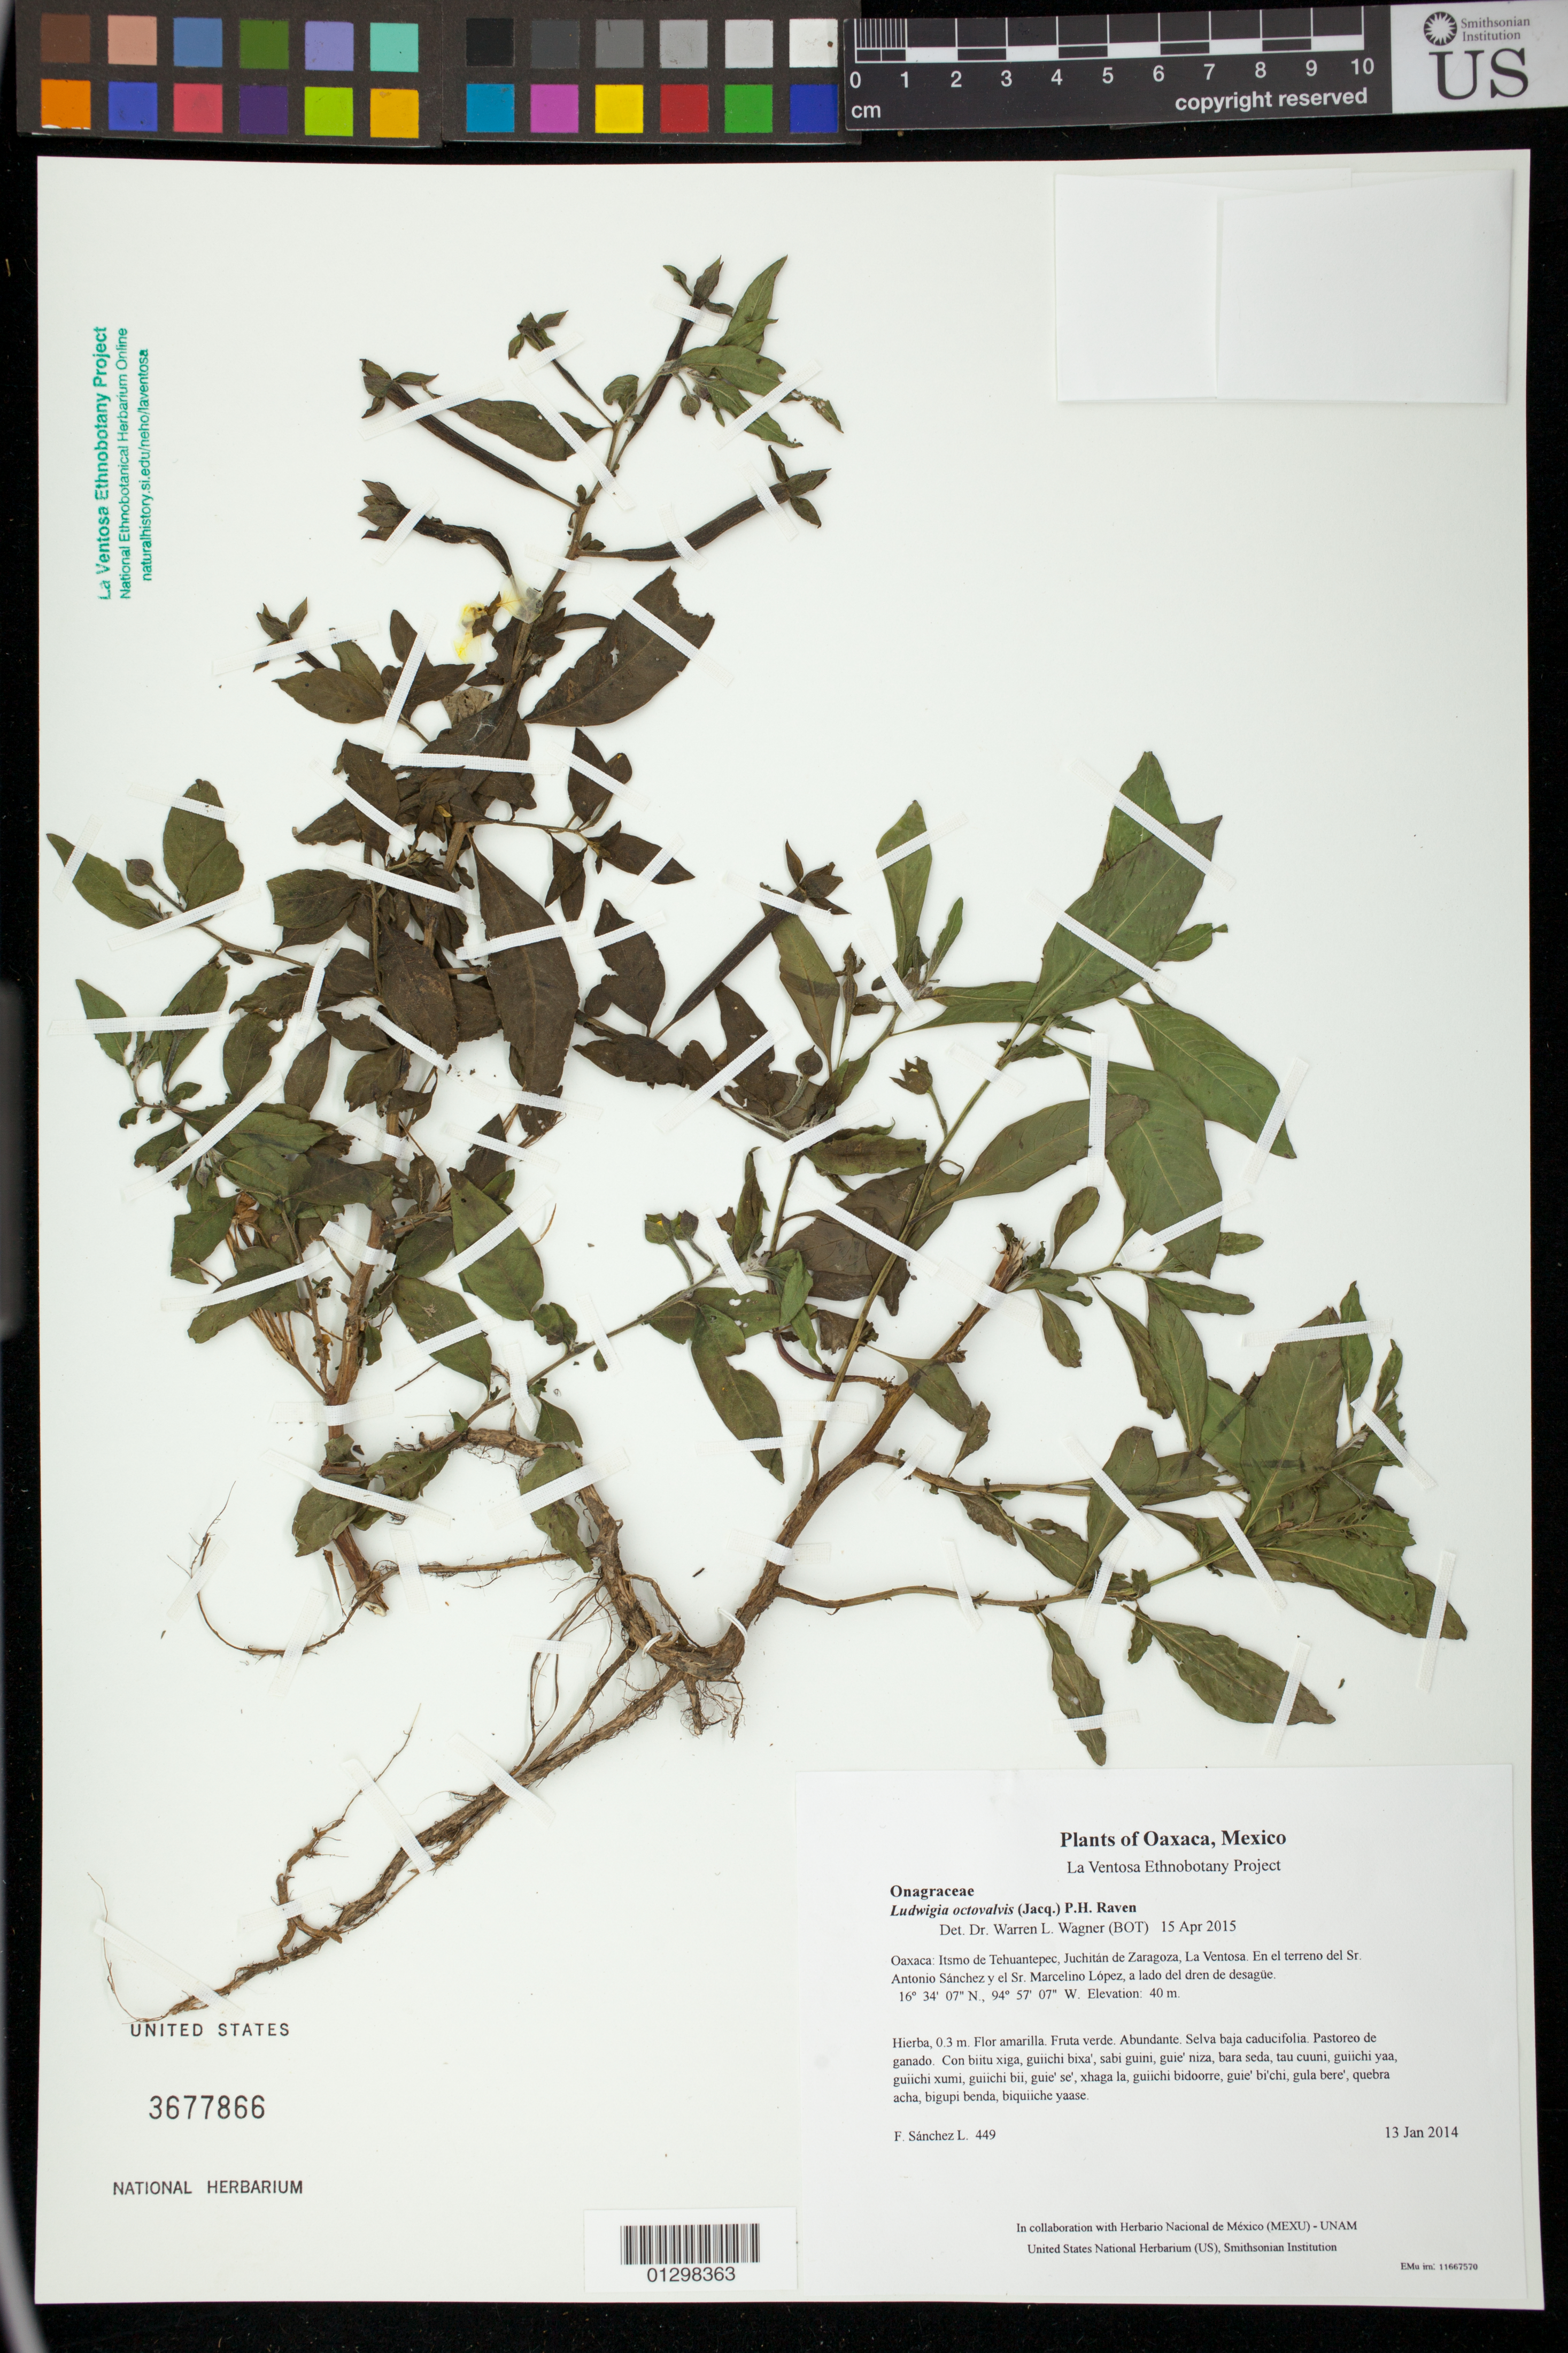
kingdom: Plantae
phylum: Tracheophyta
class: Magnoliopsida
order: Myrtales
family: Onagraceae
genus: Ludwigia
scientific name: Ludwigia octovalvis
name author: (Jacq.) P.H. Raven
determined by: Wagner, W. L., (BOT), Smithsonian Institution - National Museum of Natural History (UNITED STATES)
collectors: F. Sánchez L.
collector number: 449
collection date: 2014-01-13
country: Mexico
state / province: Oaxaca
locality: Itsmo de Tehuantepec, Juchitán de Zaragoza, La Ventosa. En el terreno del Sr. Antonio Sánchez y el Sr. Marcelino López, a lado del dren de desagüe.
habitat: Selva baja caducifolia. Pastoreo de ganado.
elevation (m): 40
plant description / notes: JEBOT, MEXU, SERO, US; Guixi bandaga. 0.3 m. Guie' naguchi. Cuaananaxhi naga'. Stale.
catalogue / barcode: US 3677866